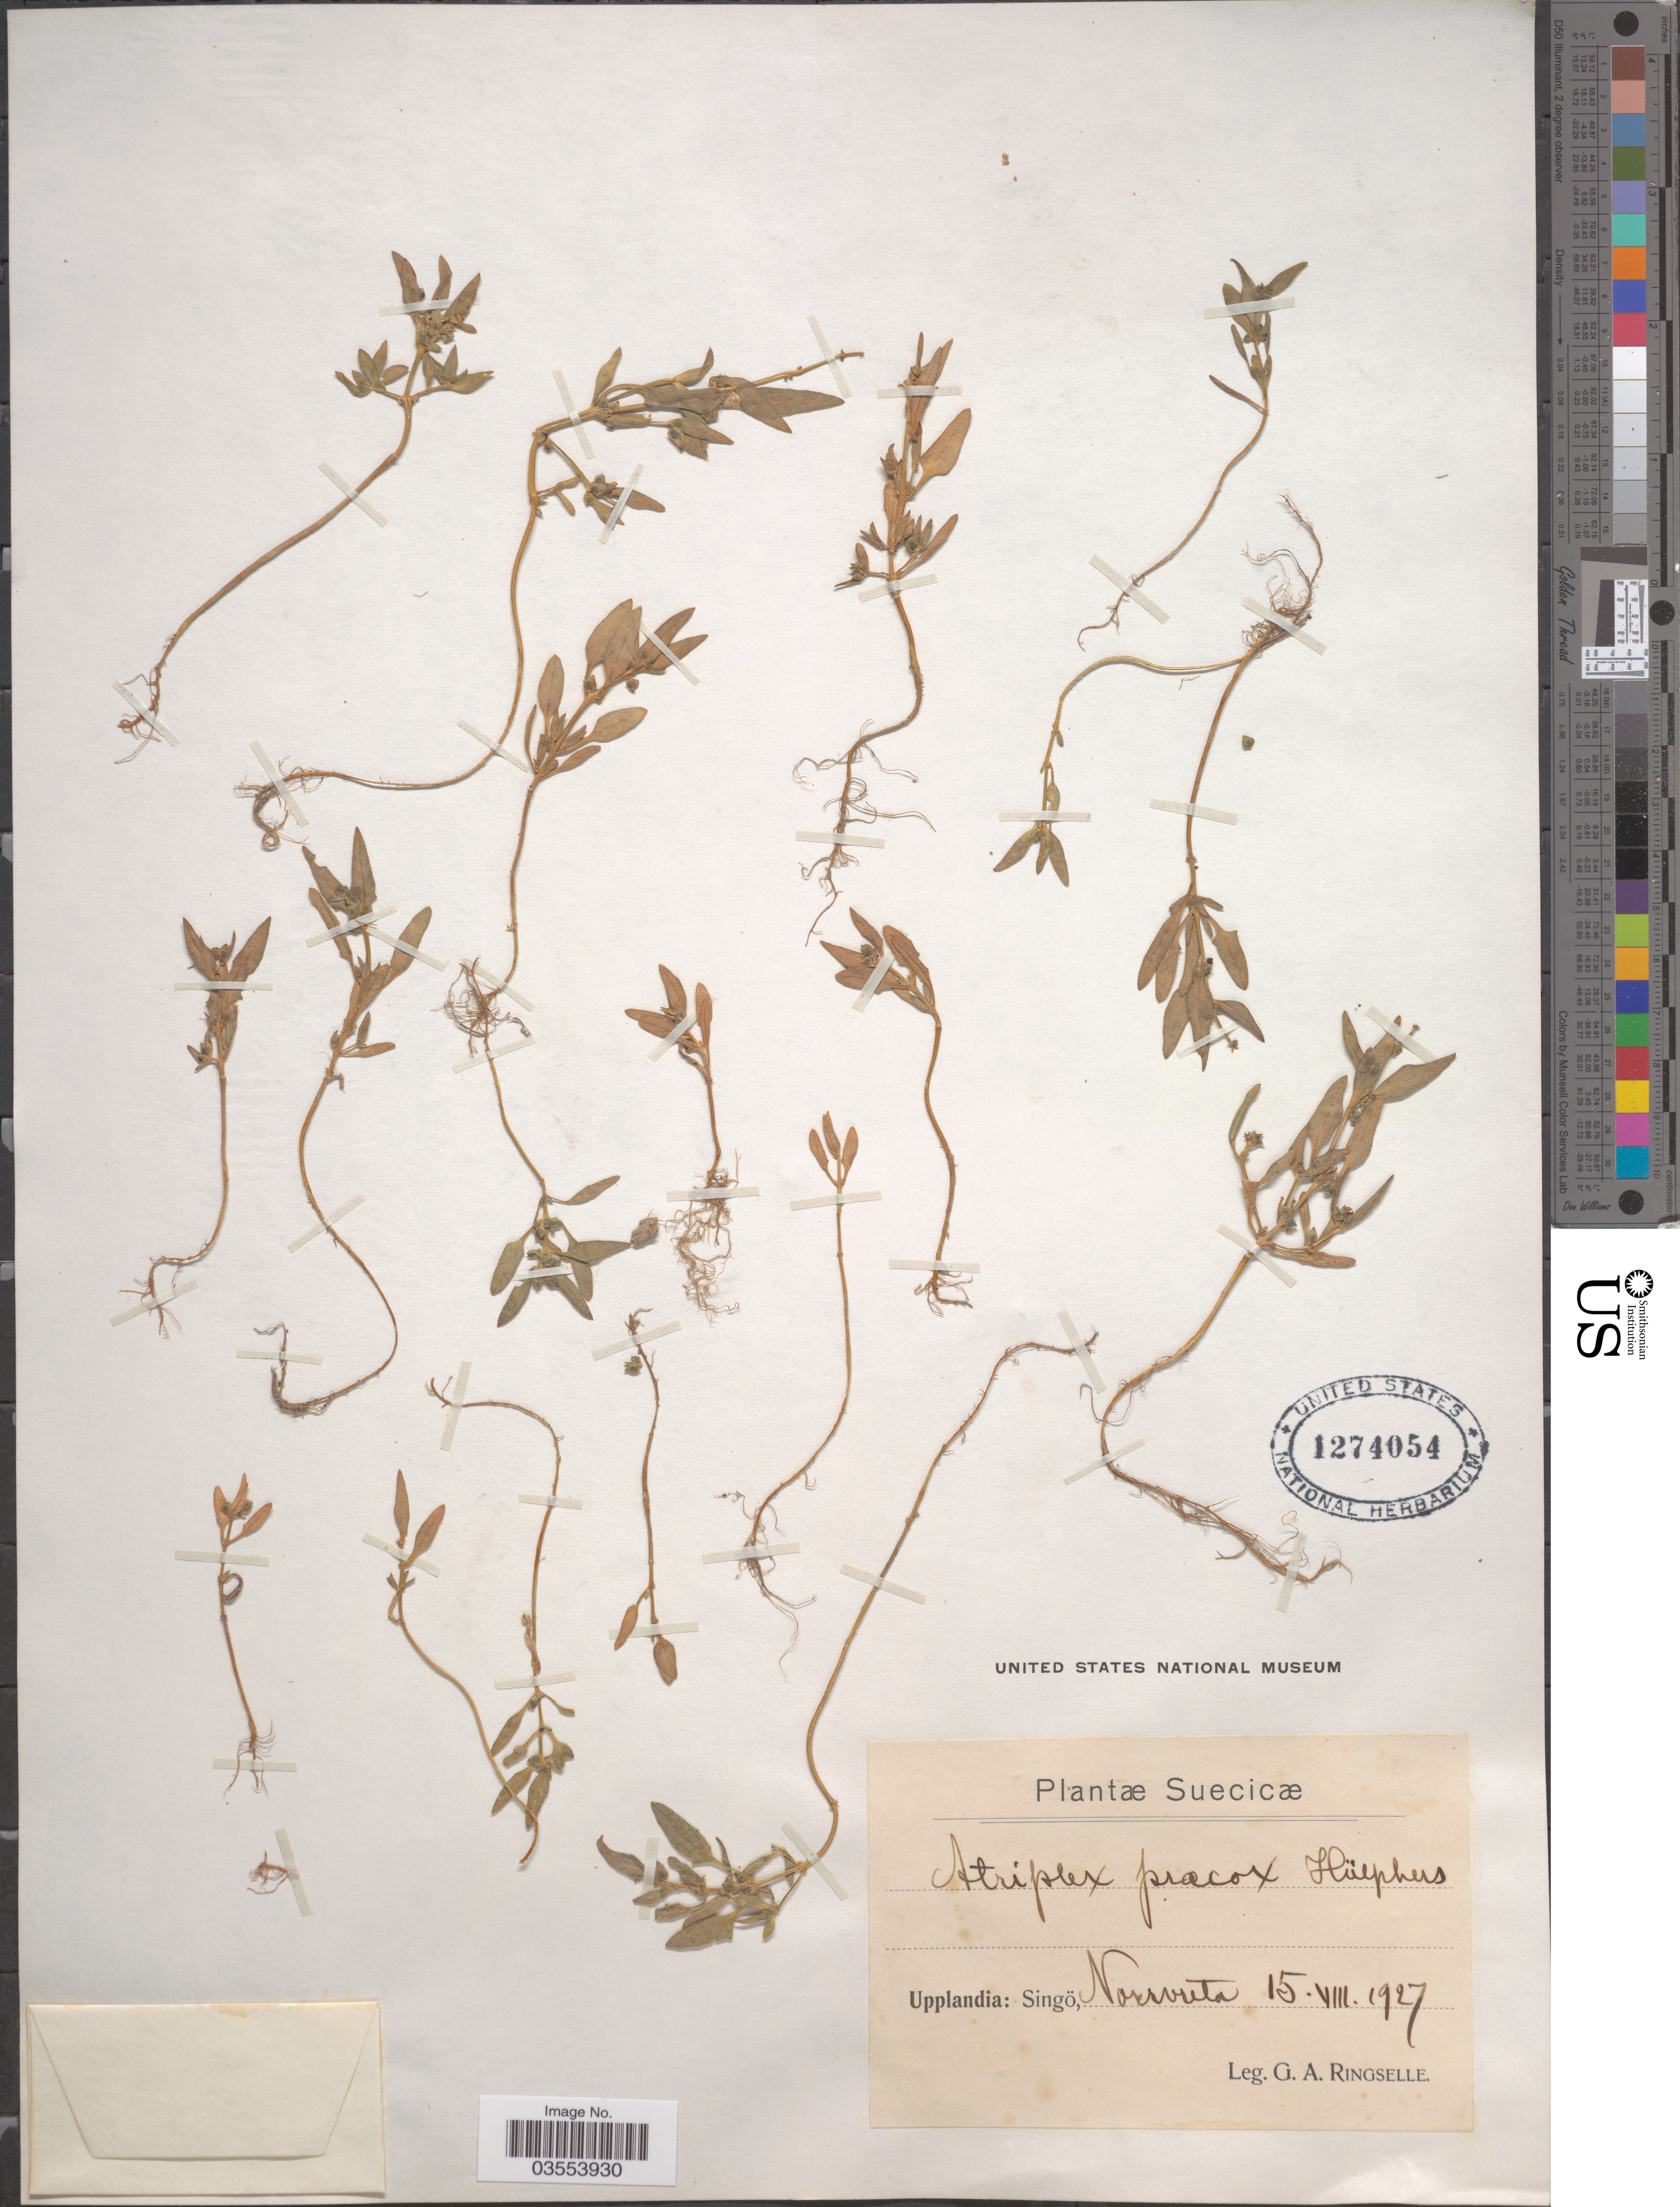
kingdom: Plantae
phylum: Tracheophyta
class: Magnoliopsida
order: Caryophyllales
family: Amaranthaceae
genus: Atriplex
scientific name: Atriplex praecox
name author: Hülph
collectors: G. Ringselle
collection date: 1927-08-15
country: Sweden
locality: Suecicæ. Upplandia: Singö, Norrvreta.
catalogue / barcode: US 1274054